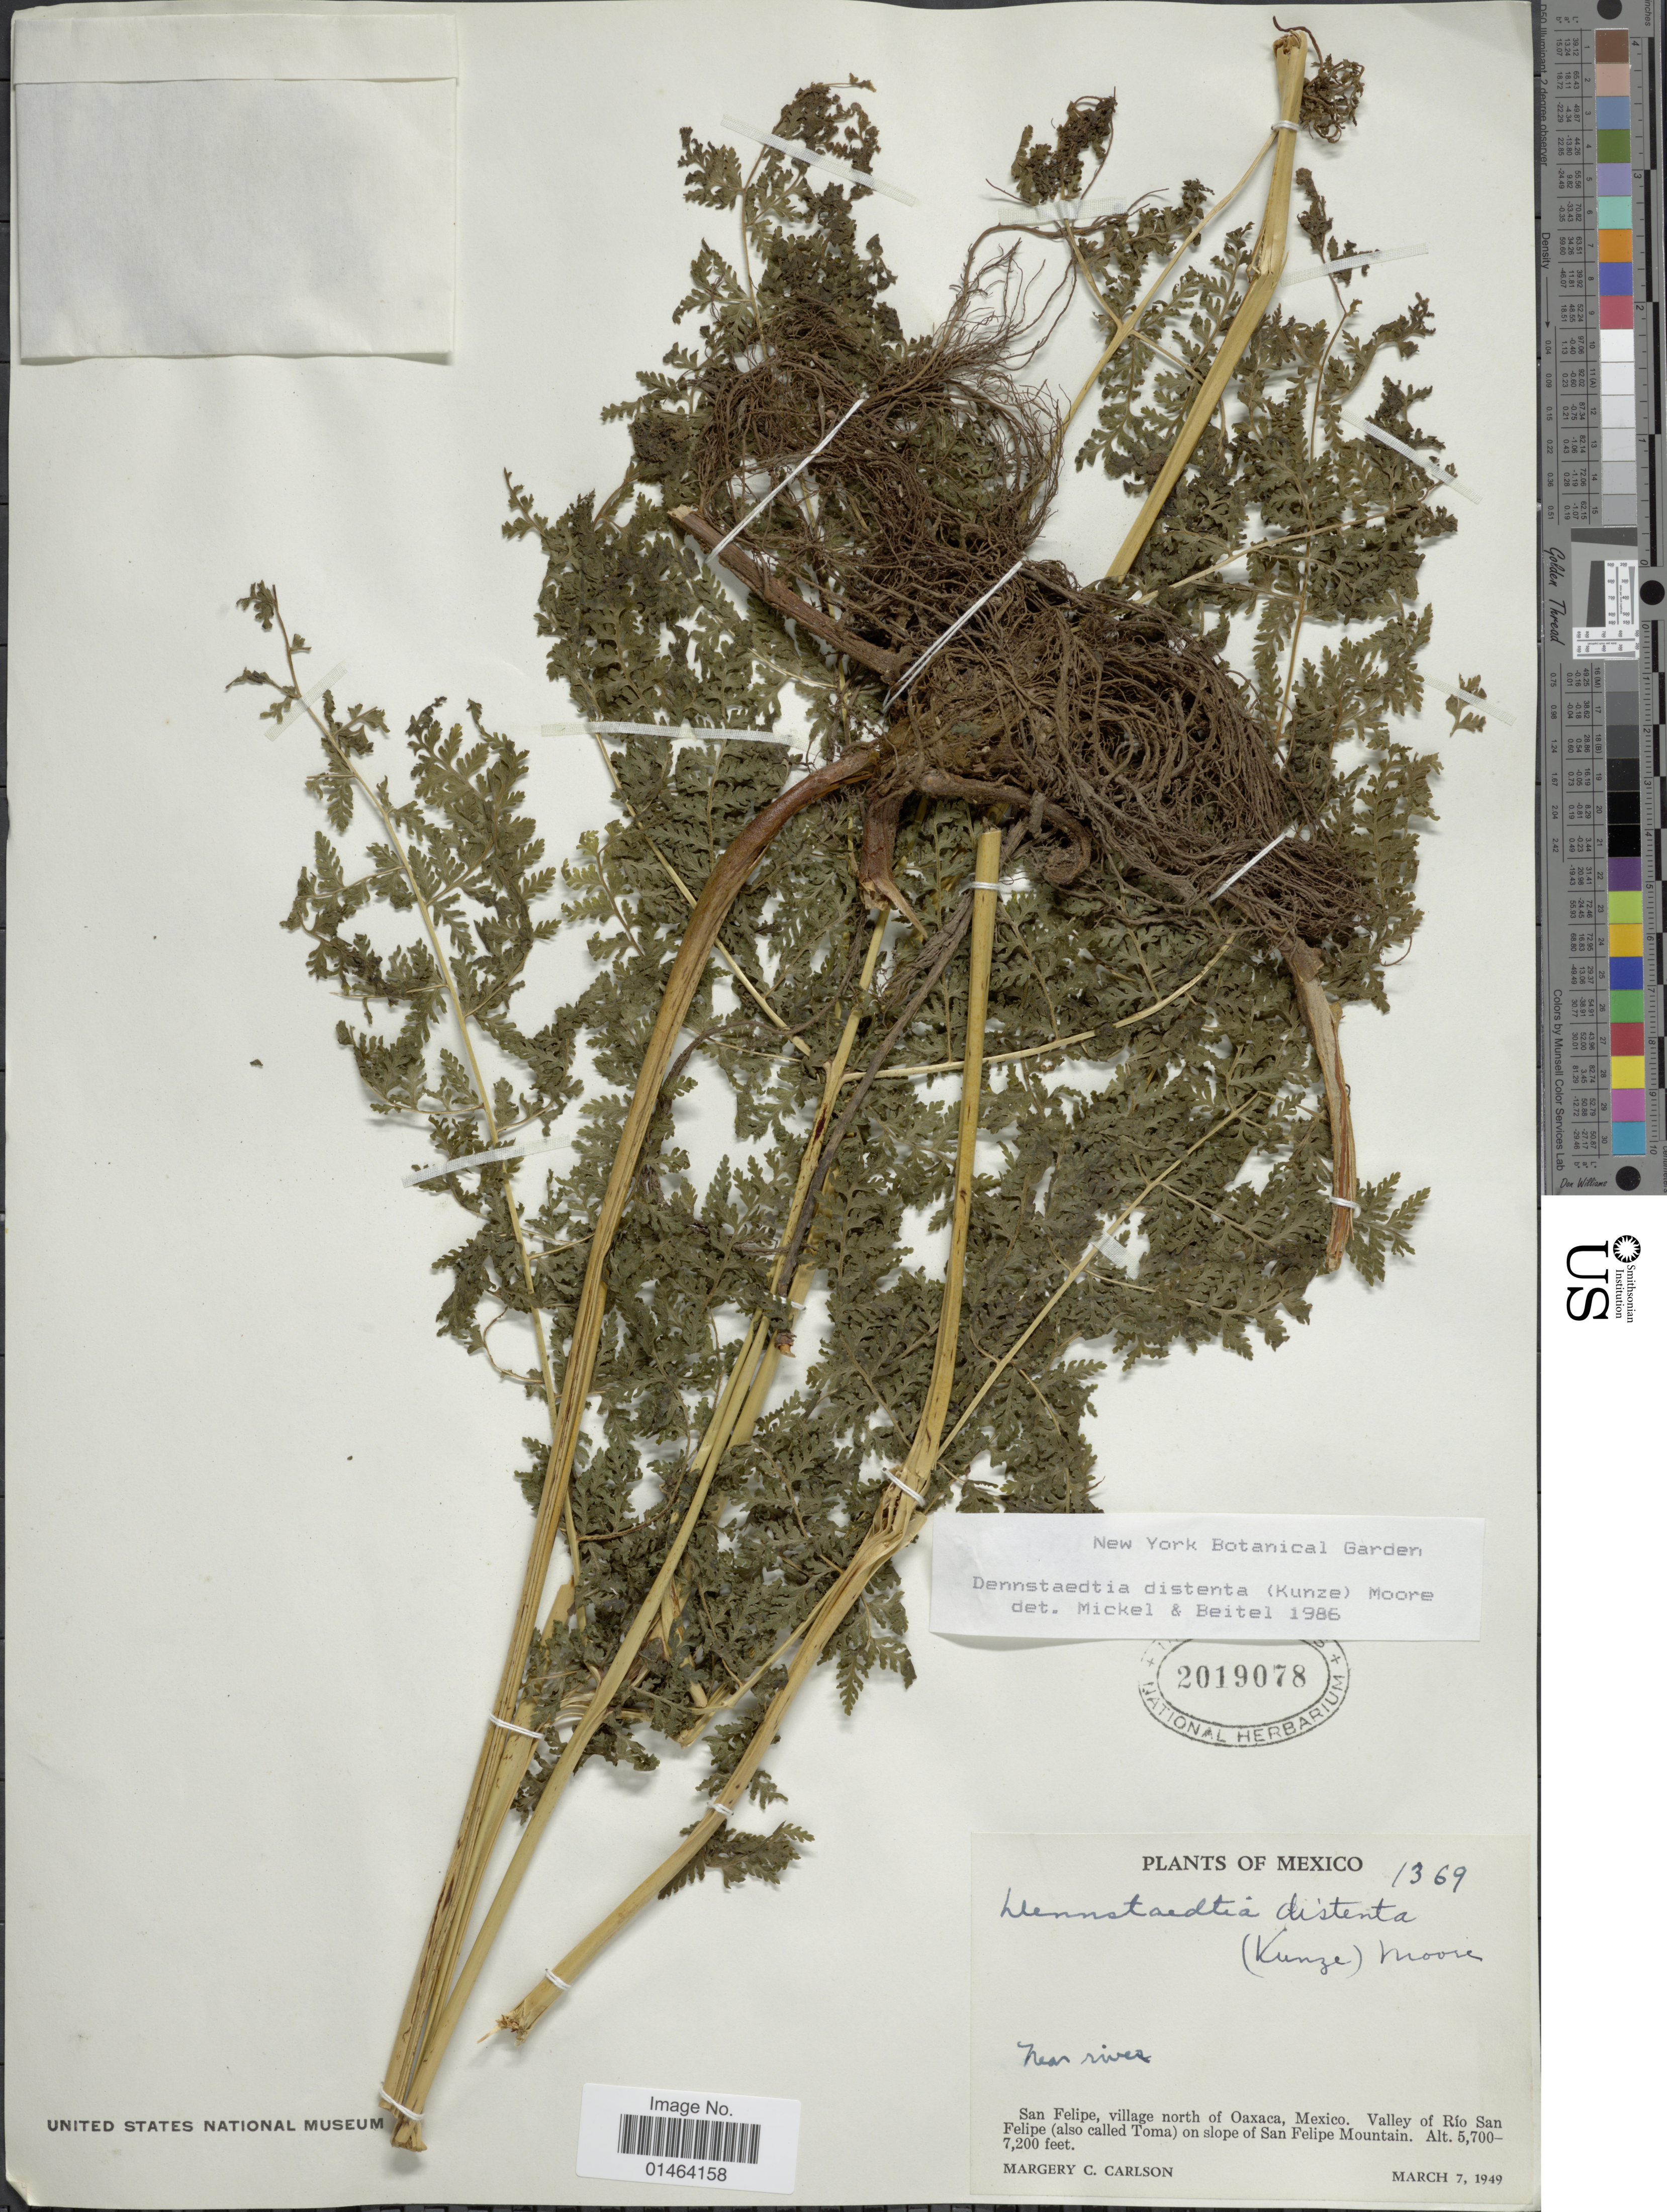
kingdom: Plantae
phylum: Tracheophyta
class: Polypodiopsida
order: Polypodiales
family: Dennstaedtiaceae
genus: Dennstaedtia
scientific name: Dennstaedtia distenta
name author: (Kunze) T. Moore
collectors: M. C. Carlson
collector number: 1369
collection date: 1949-03-07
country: Mexico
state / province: Oaxaca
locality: San Felipe, village north of Oaxaca. Valley of Río San Felipe (also called Toma) on slope of San Felipe Mountain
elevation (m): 1737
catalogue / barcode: US 2019078